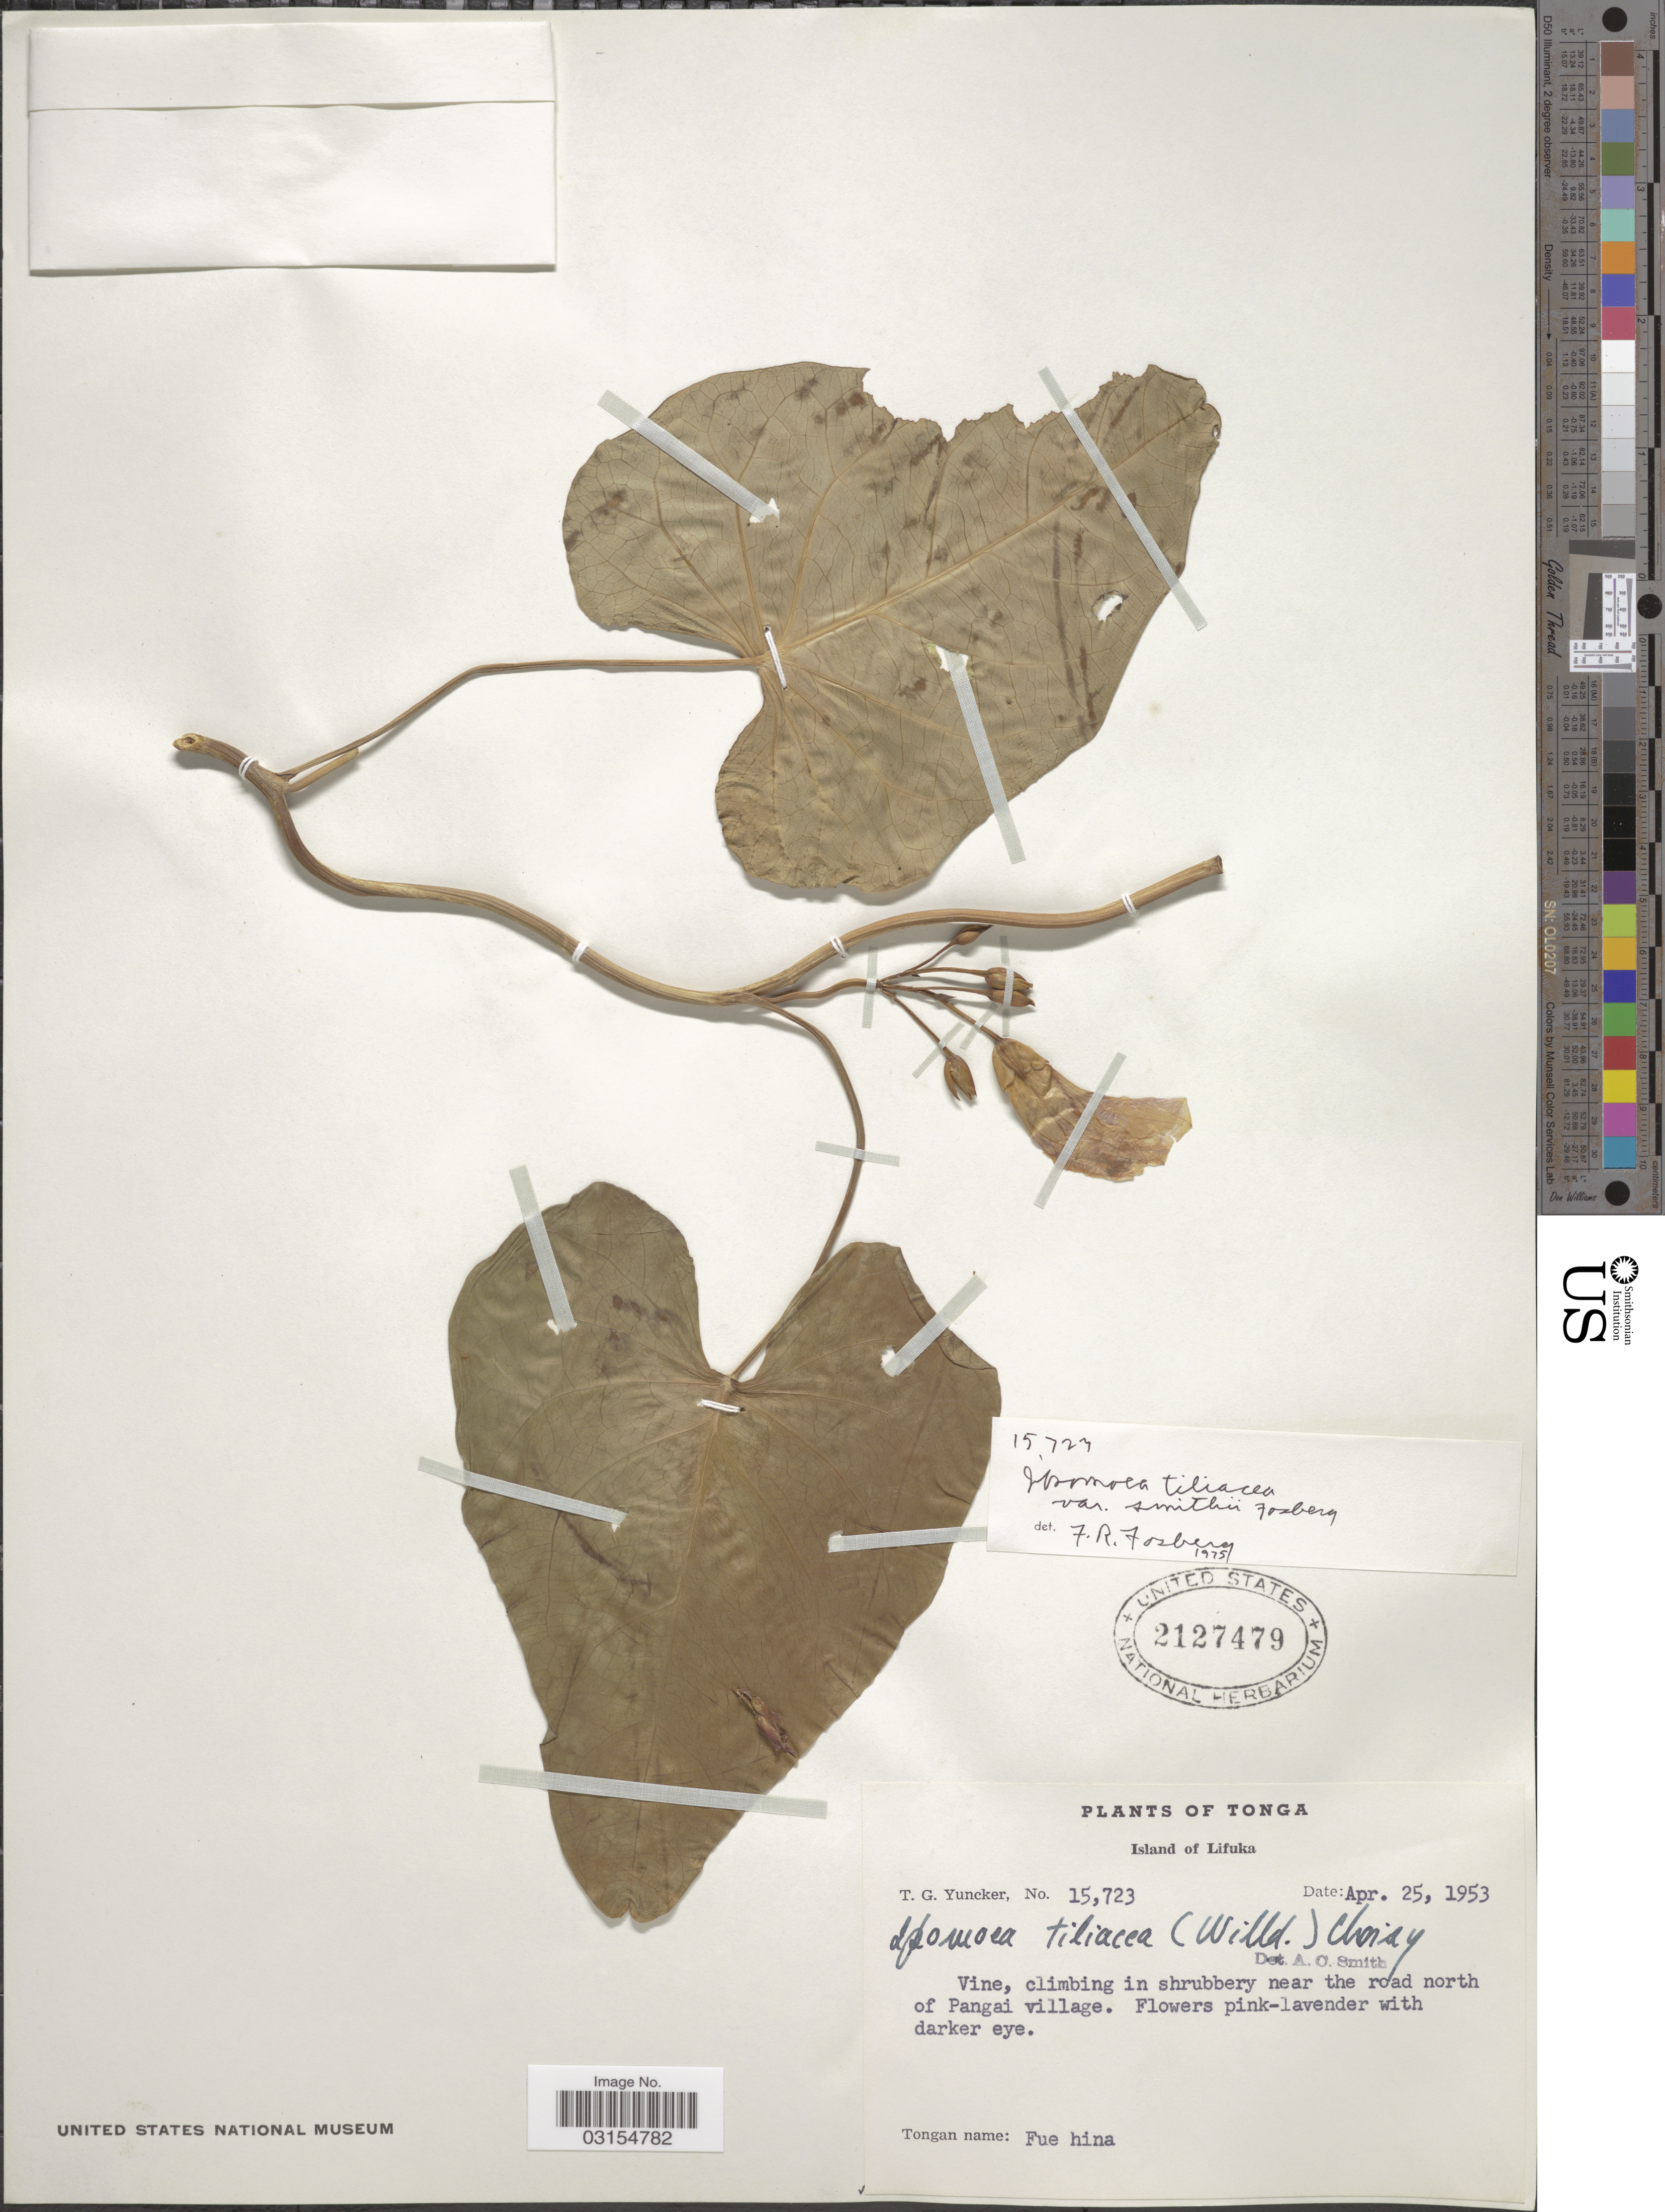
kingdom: Plantae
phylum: Tracheophyta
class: Magnoliopsida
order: Solanales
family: Convolvulaceae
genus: Ipomoea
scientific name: Ipomoea tiliacea var. smithii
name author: Fosberg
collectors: T. G. Yuncker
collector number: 15723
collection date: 1953-04-25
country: Tonga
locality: Island of Lifuka, Vine, climbing in shrubbery near the road north of Pangai village.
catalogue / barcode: US 2127479